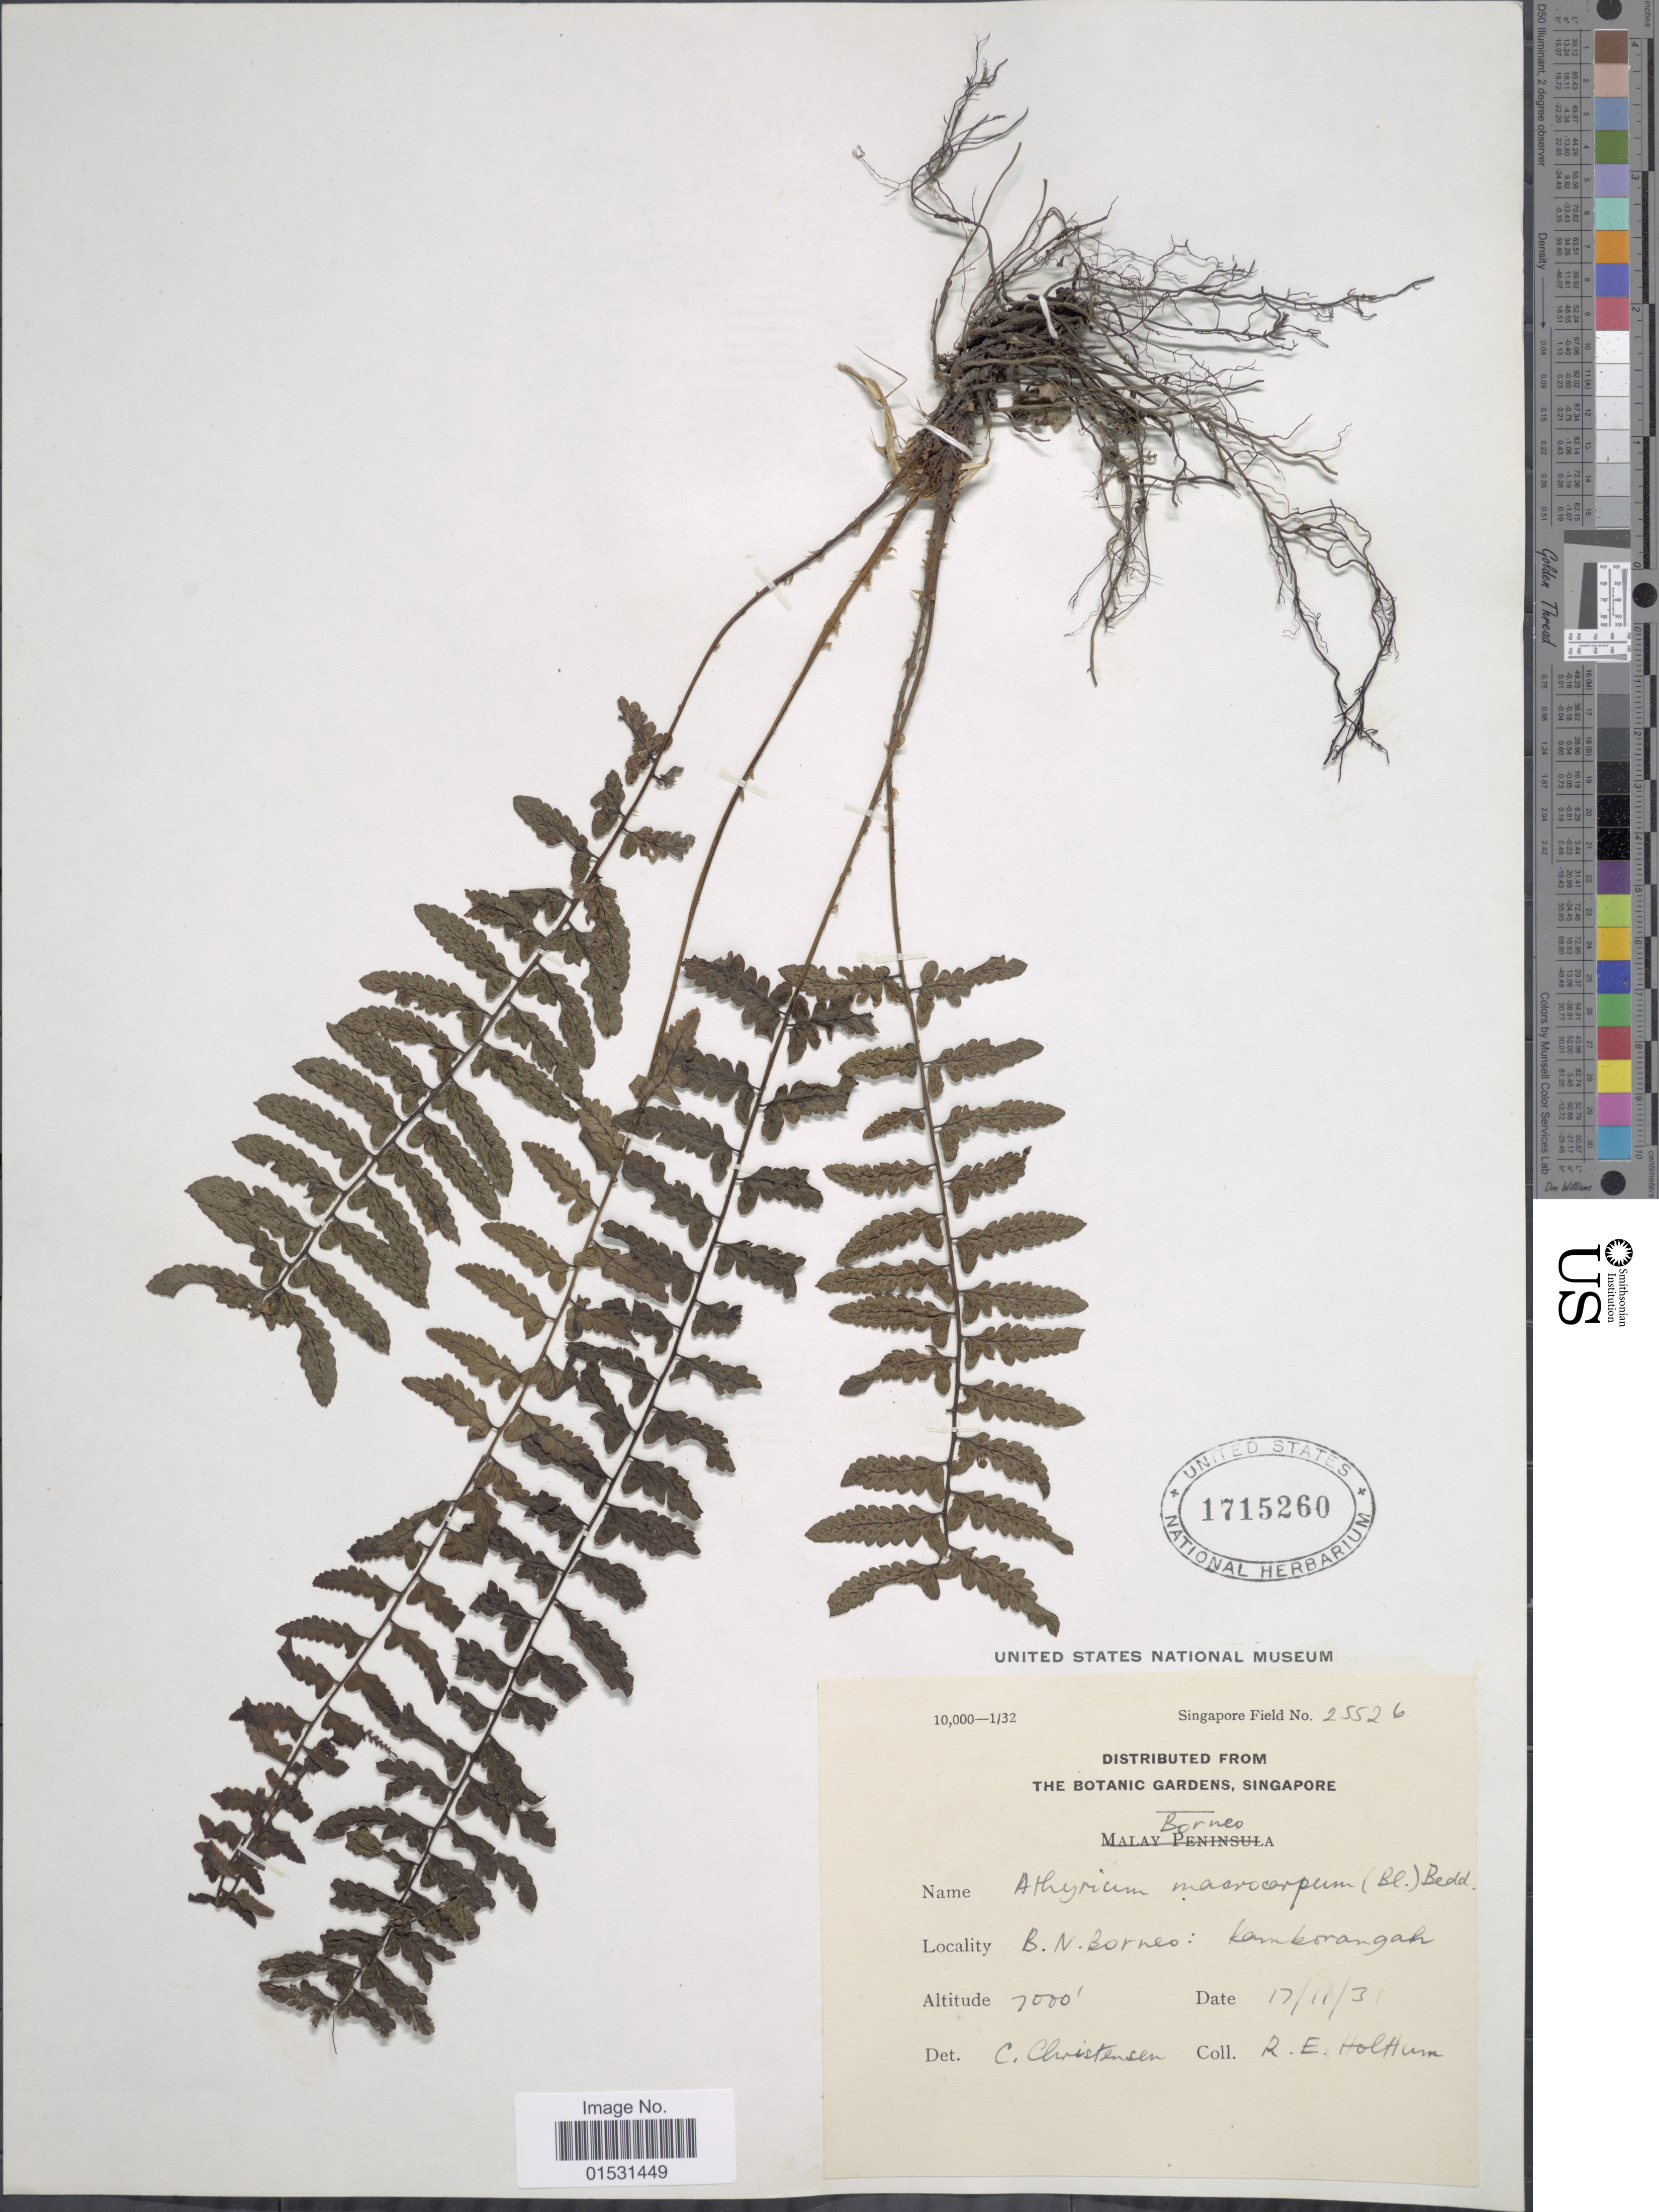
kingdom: Plantae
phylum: Tracheophyta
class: Polypodiopsida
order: Polypodiales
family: Athyriaceae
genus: Athyrium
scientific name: Athyrium macrocarpon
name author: Bedd.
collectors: R. E. Holttum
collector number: Singapore Field 25526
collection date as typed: Transcribed d/m/y: 17/11/31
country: Malaysia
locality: Borneo. B.N.Borneo: kamkorangah. [interpreted]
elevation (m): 2134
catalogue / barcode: US 1715260